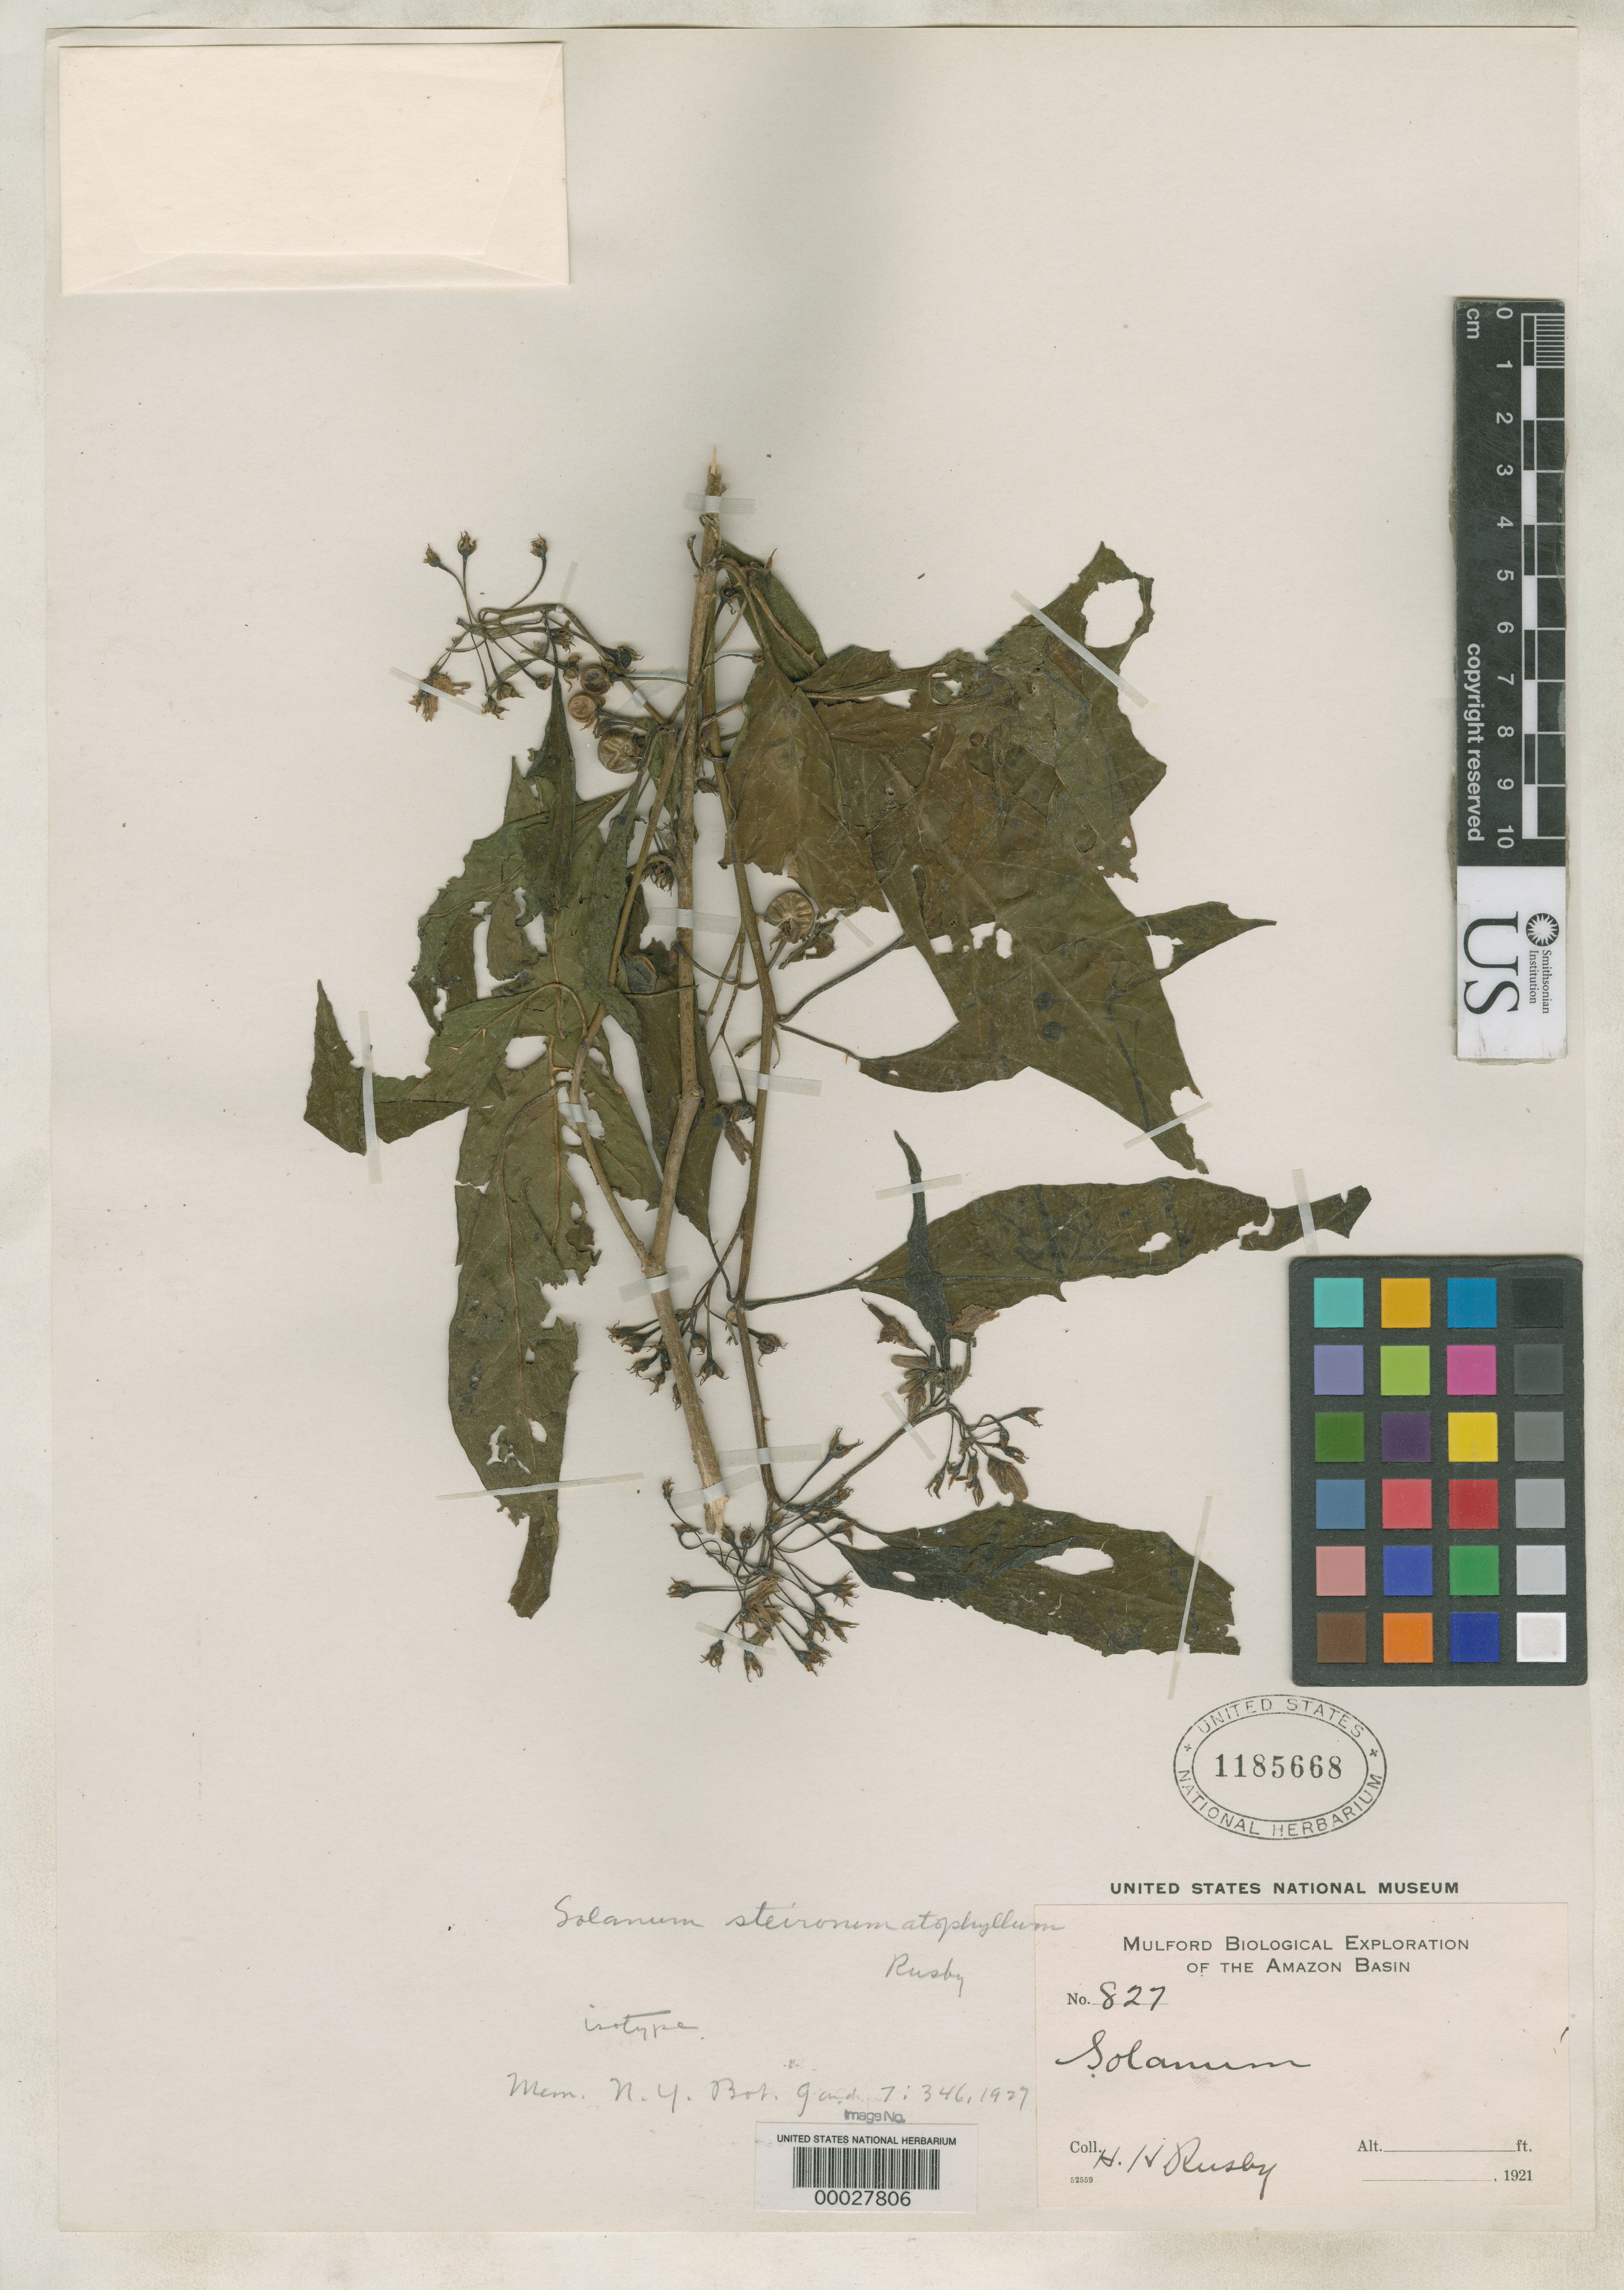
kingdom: Plantae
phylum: Tracheophyta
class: Magnoliopsida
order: Solanales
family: Solanaceae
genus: Solanum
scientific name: Solanum steironematophyllum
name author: Rusby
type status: Isotype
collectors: H. H. Rusby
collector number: Mulford Biol. Exped. 827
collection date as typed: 1921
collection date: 1921-10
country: Bolivia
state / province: Beni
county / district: José Ballivián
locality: Rurrenabaque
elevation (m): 305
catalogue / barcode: US 1185668